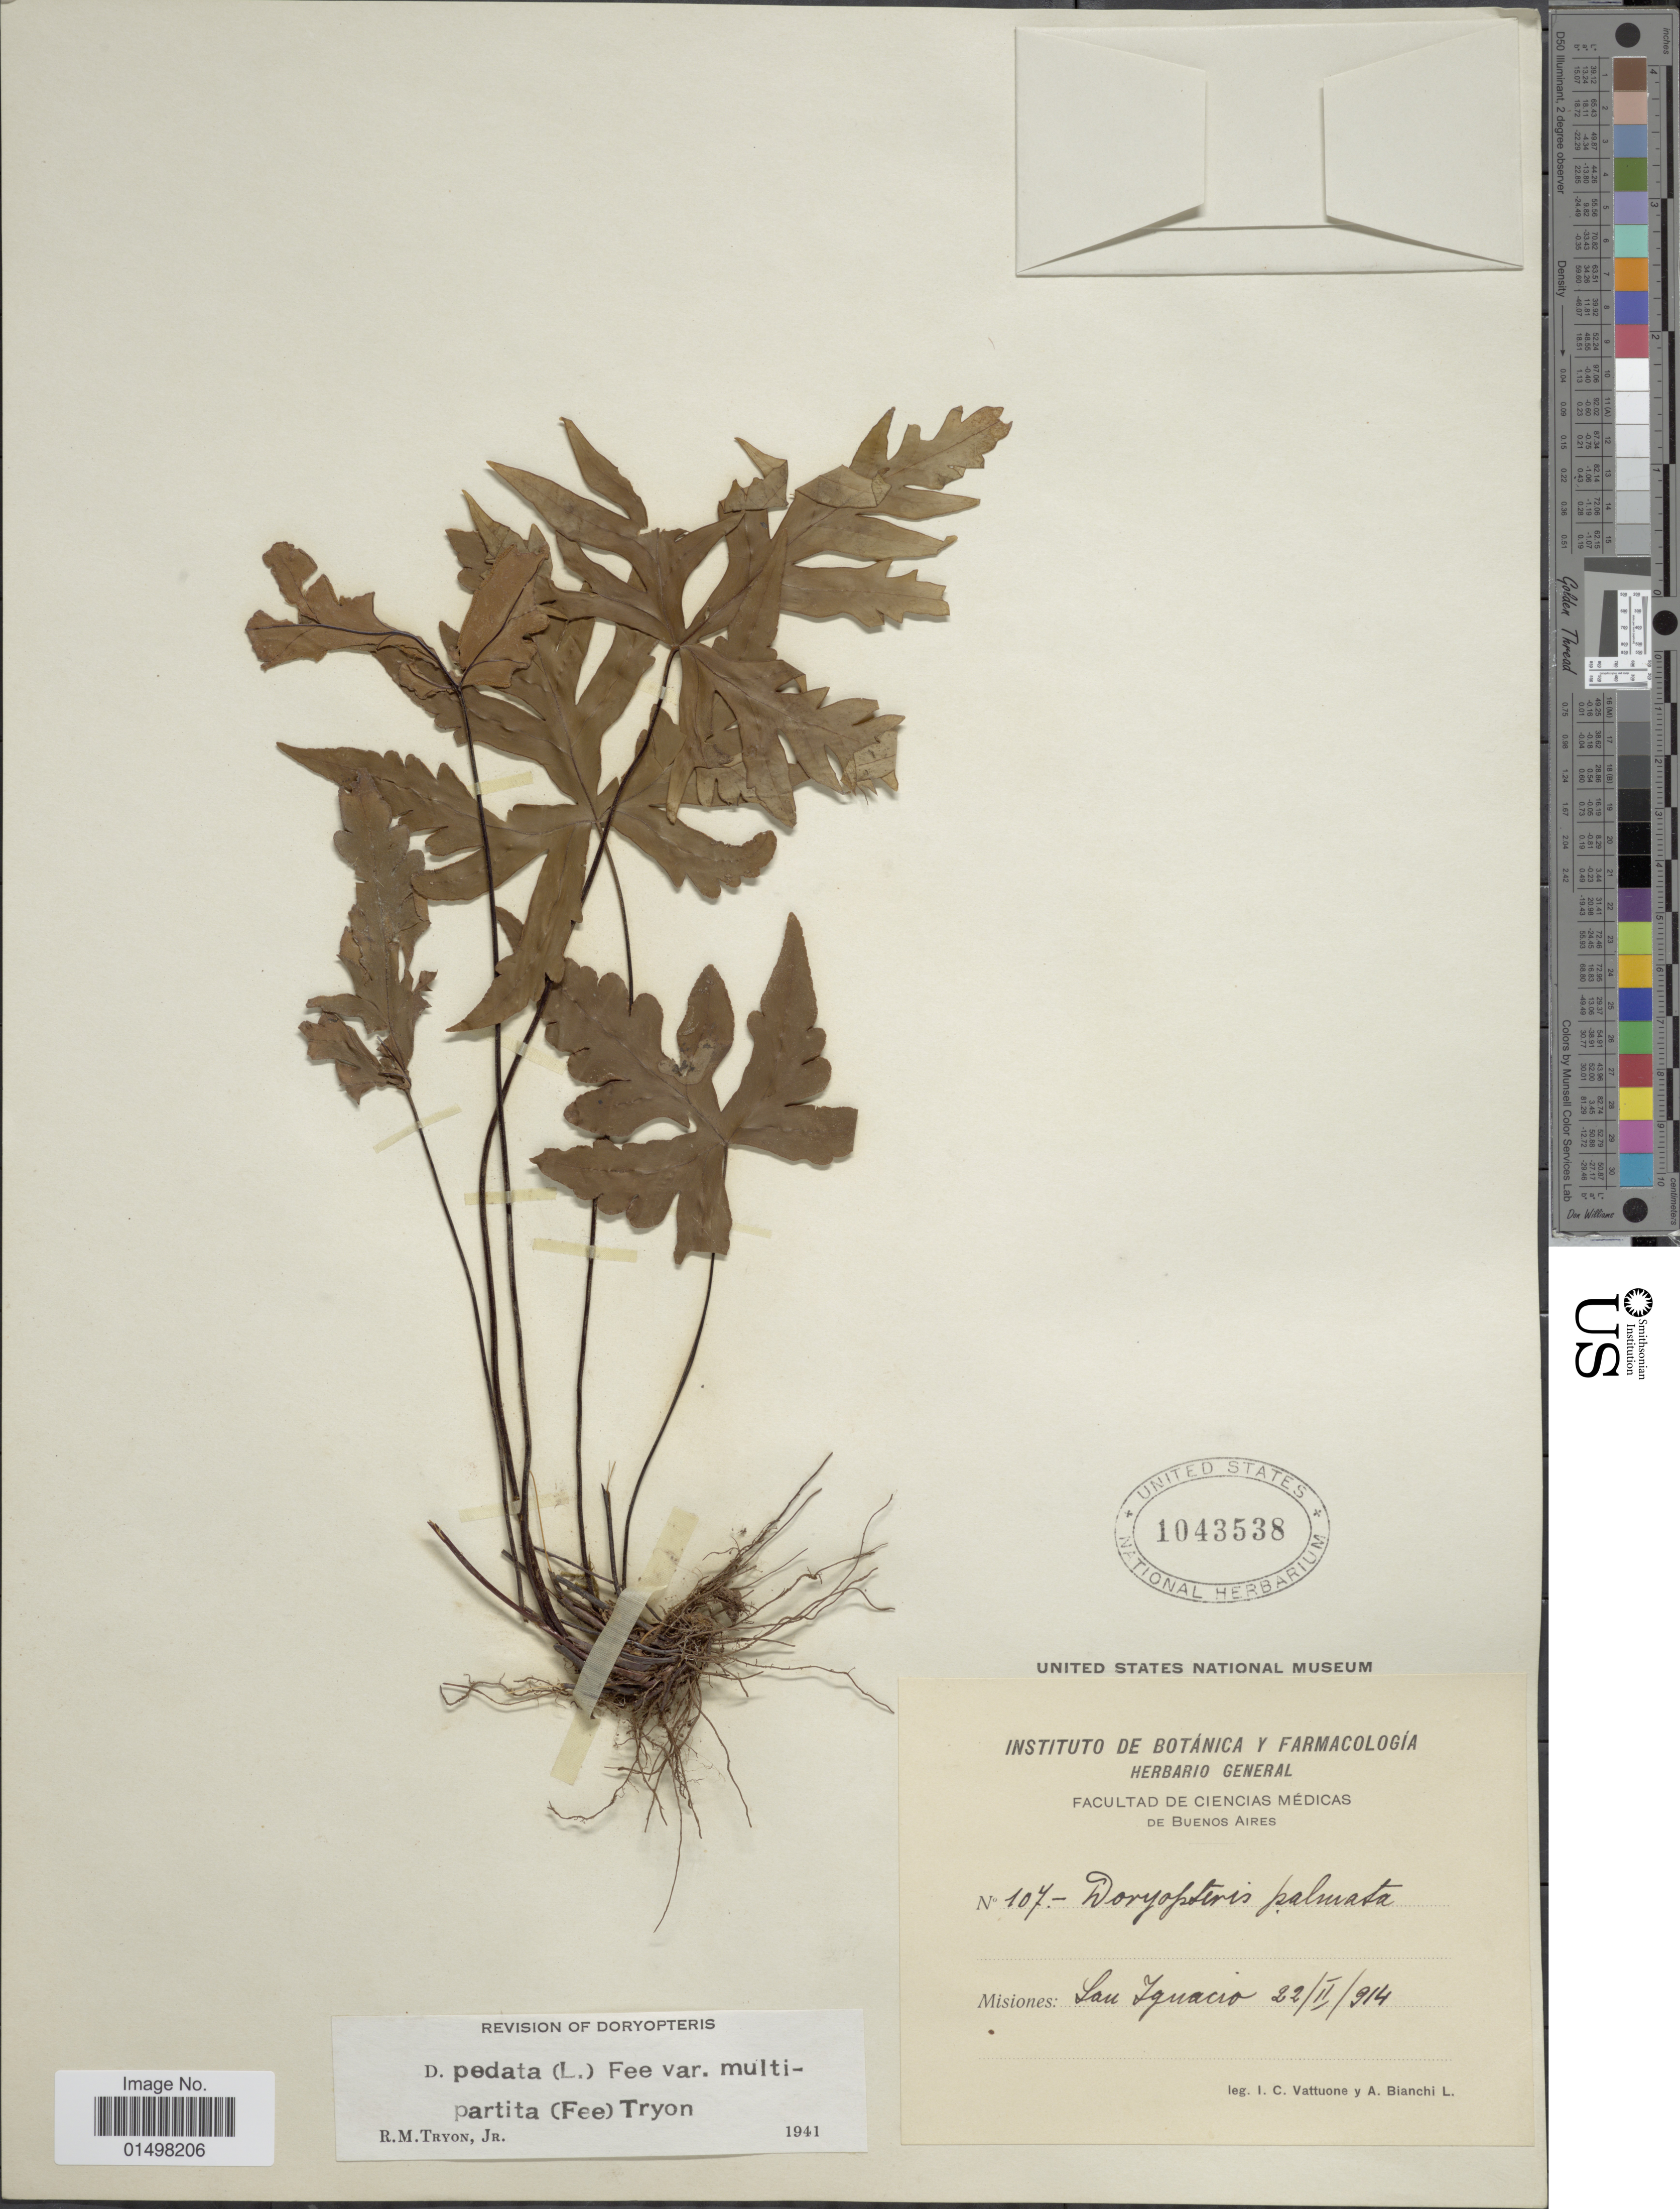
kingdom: Plantae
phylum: Tracheophyta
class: Polypodiopsida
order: Polypodiales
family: Pteridaceae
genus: Doryopteris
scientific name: Doryopteris pedata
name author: (L.) Fée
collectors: I. Vattuone & A. Bianchi L.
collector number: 107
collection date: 1914-02-22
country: Argentina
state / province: Misiones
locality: San Ignacio.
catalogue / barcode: US 1043538